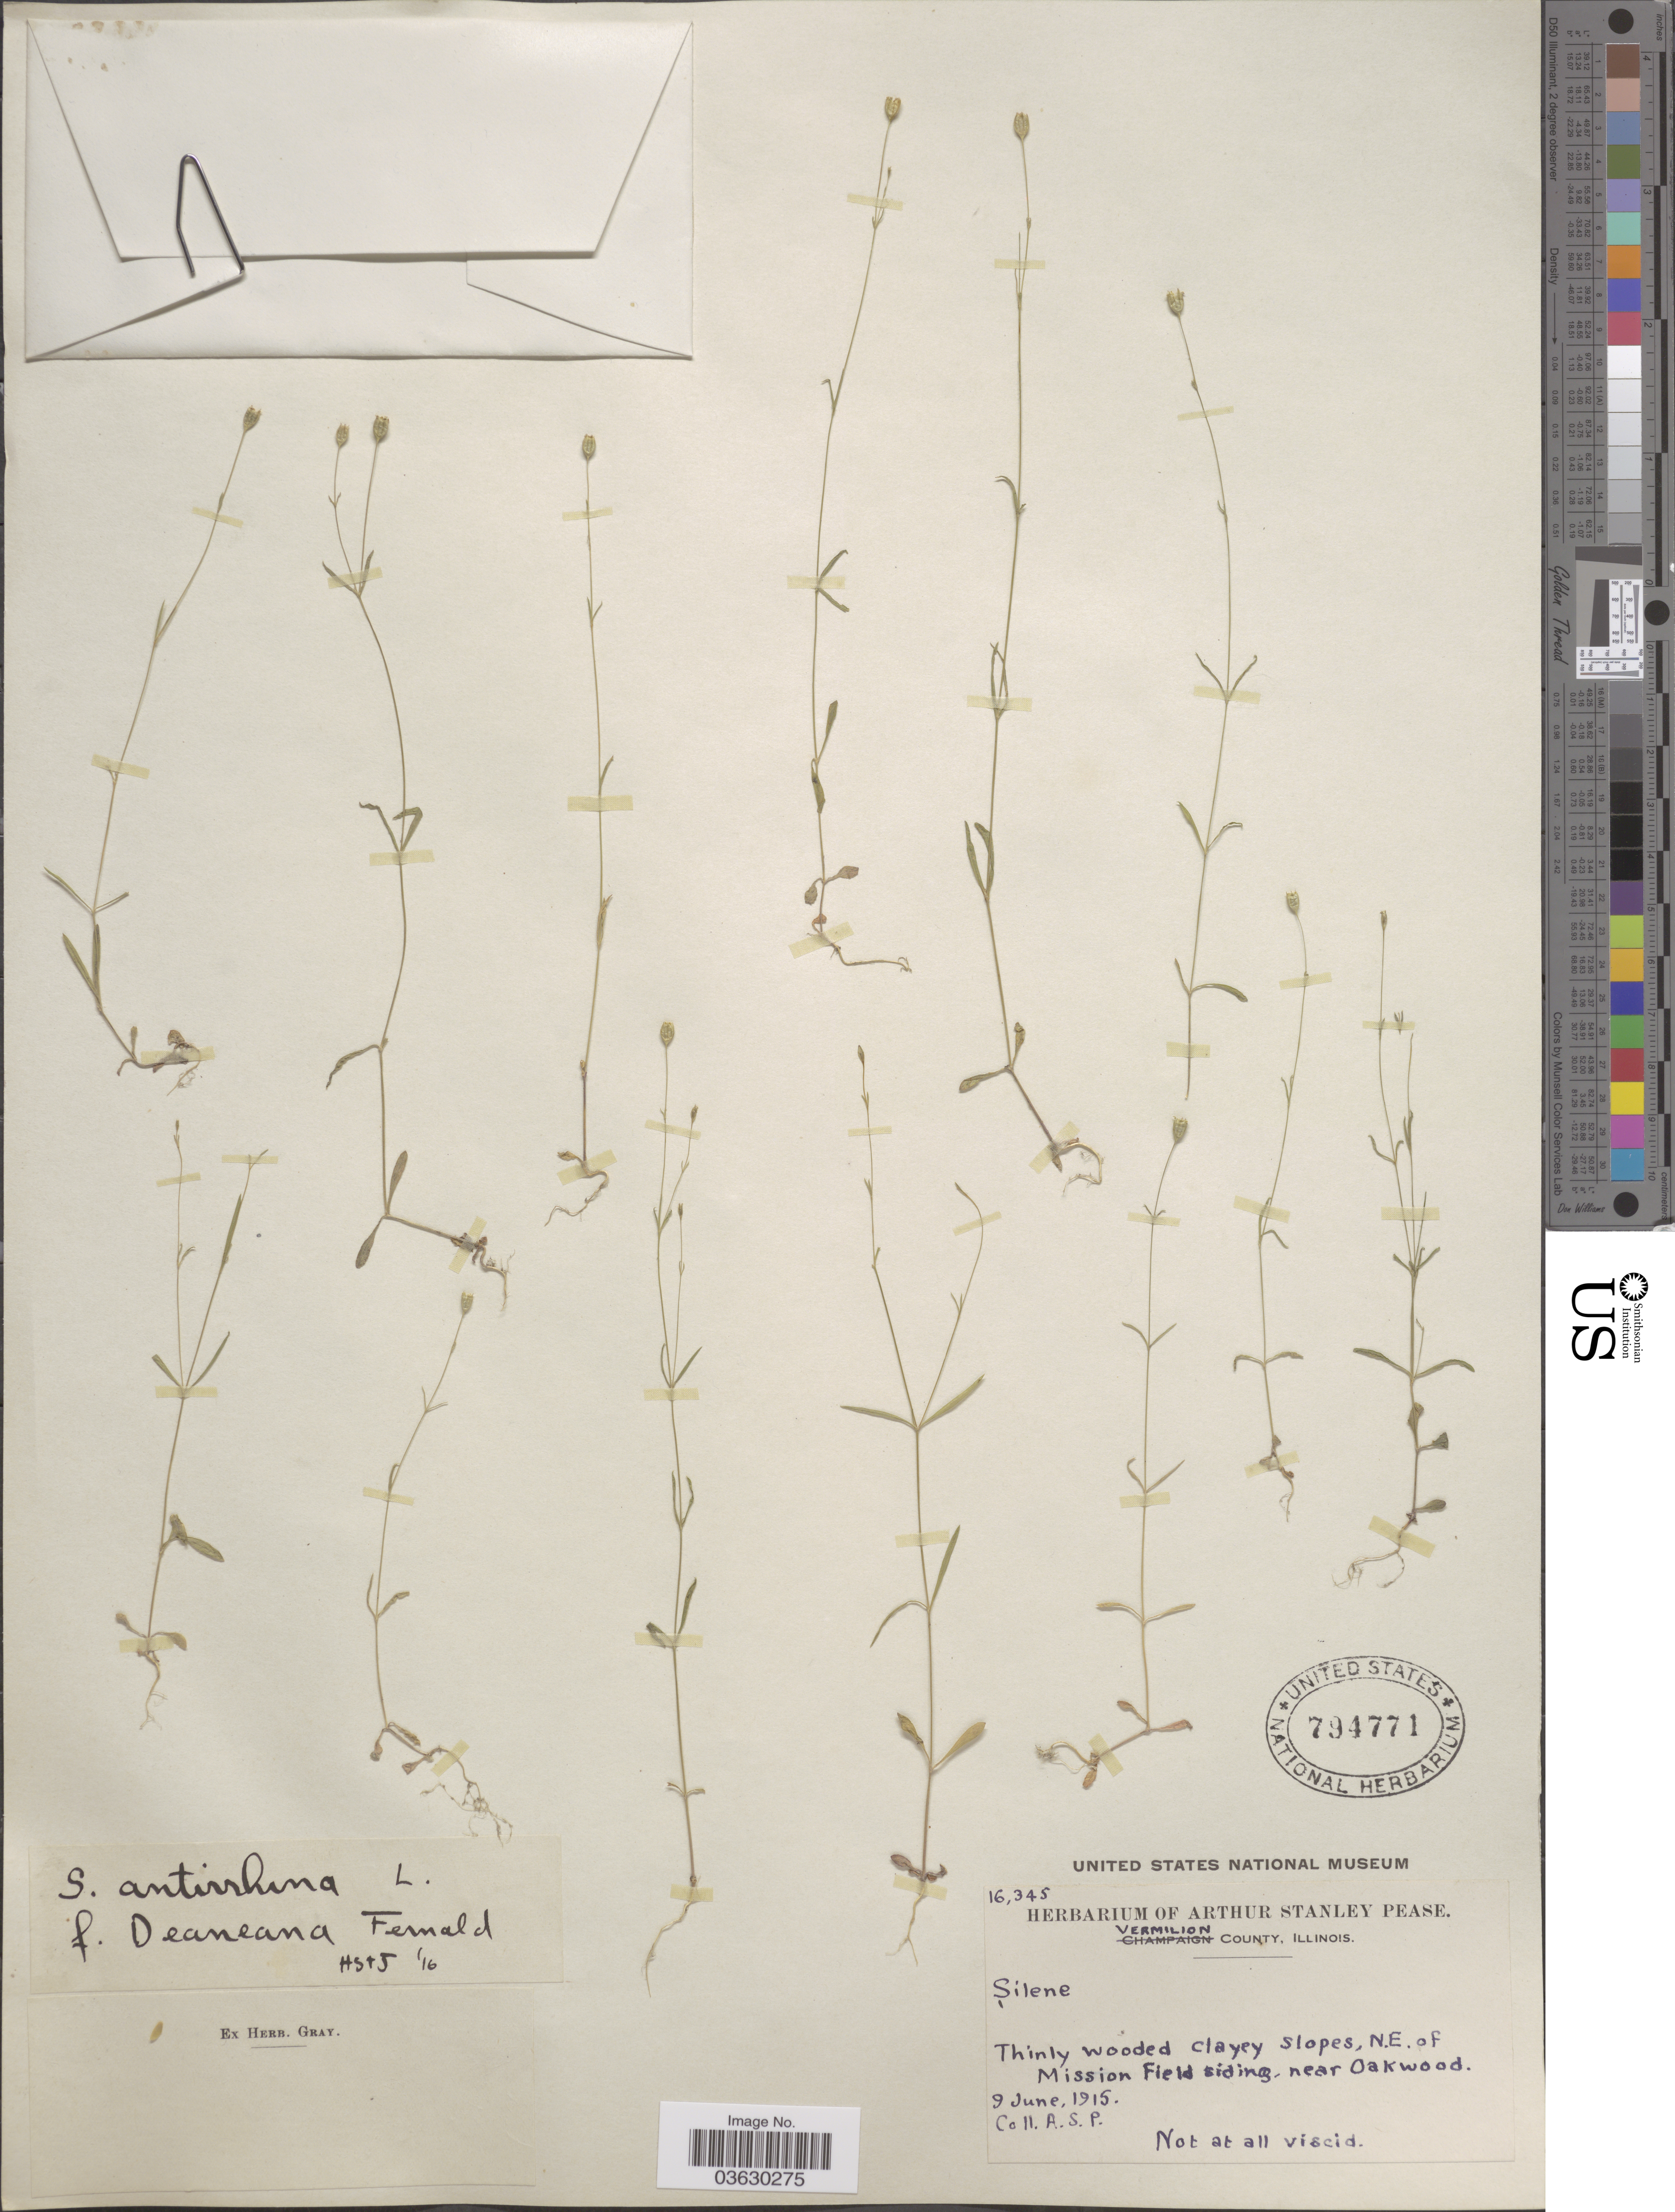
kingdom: Plantae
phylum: Tracheophyta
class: Magnoliopsida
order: Caryophyllales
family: Caryophyllaceae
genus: Silene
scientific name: Silene antirrhina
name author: L.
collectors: A. S. Pease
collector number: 16345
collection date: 1915-06-09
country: United States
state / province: Illinois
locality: Vermilion County. N. E. of Mission Field siding, near Oakwood.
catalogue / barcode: US 794771